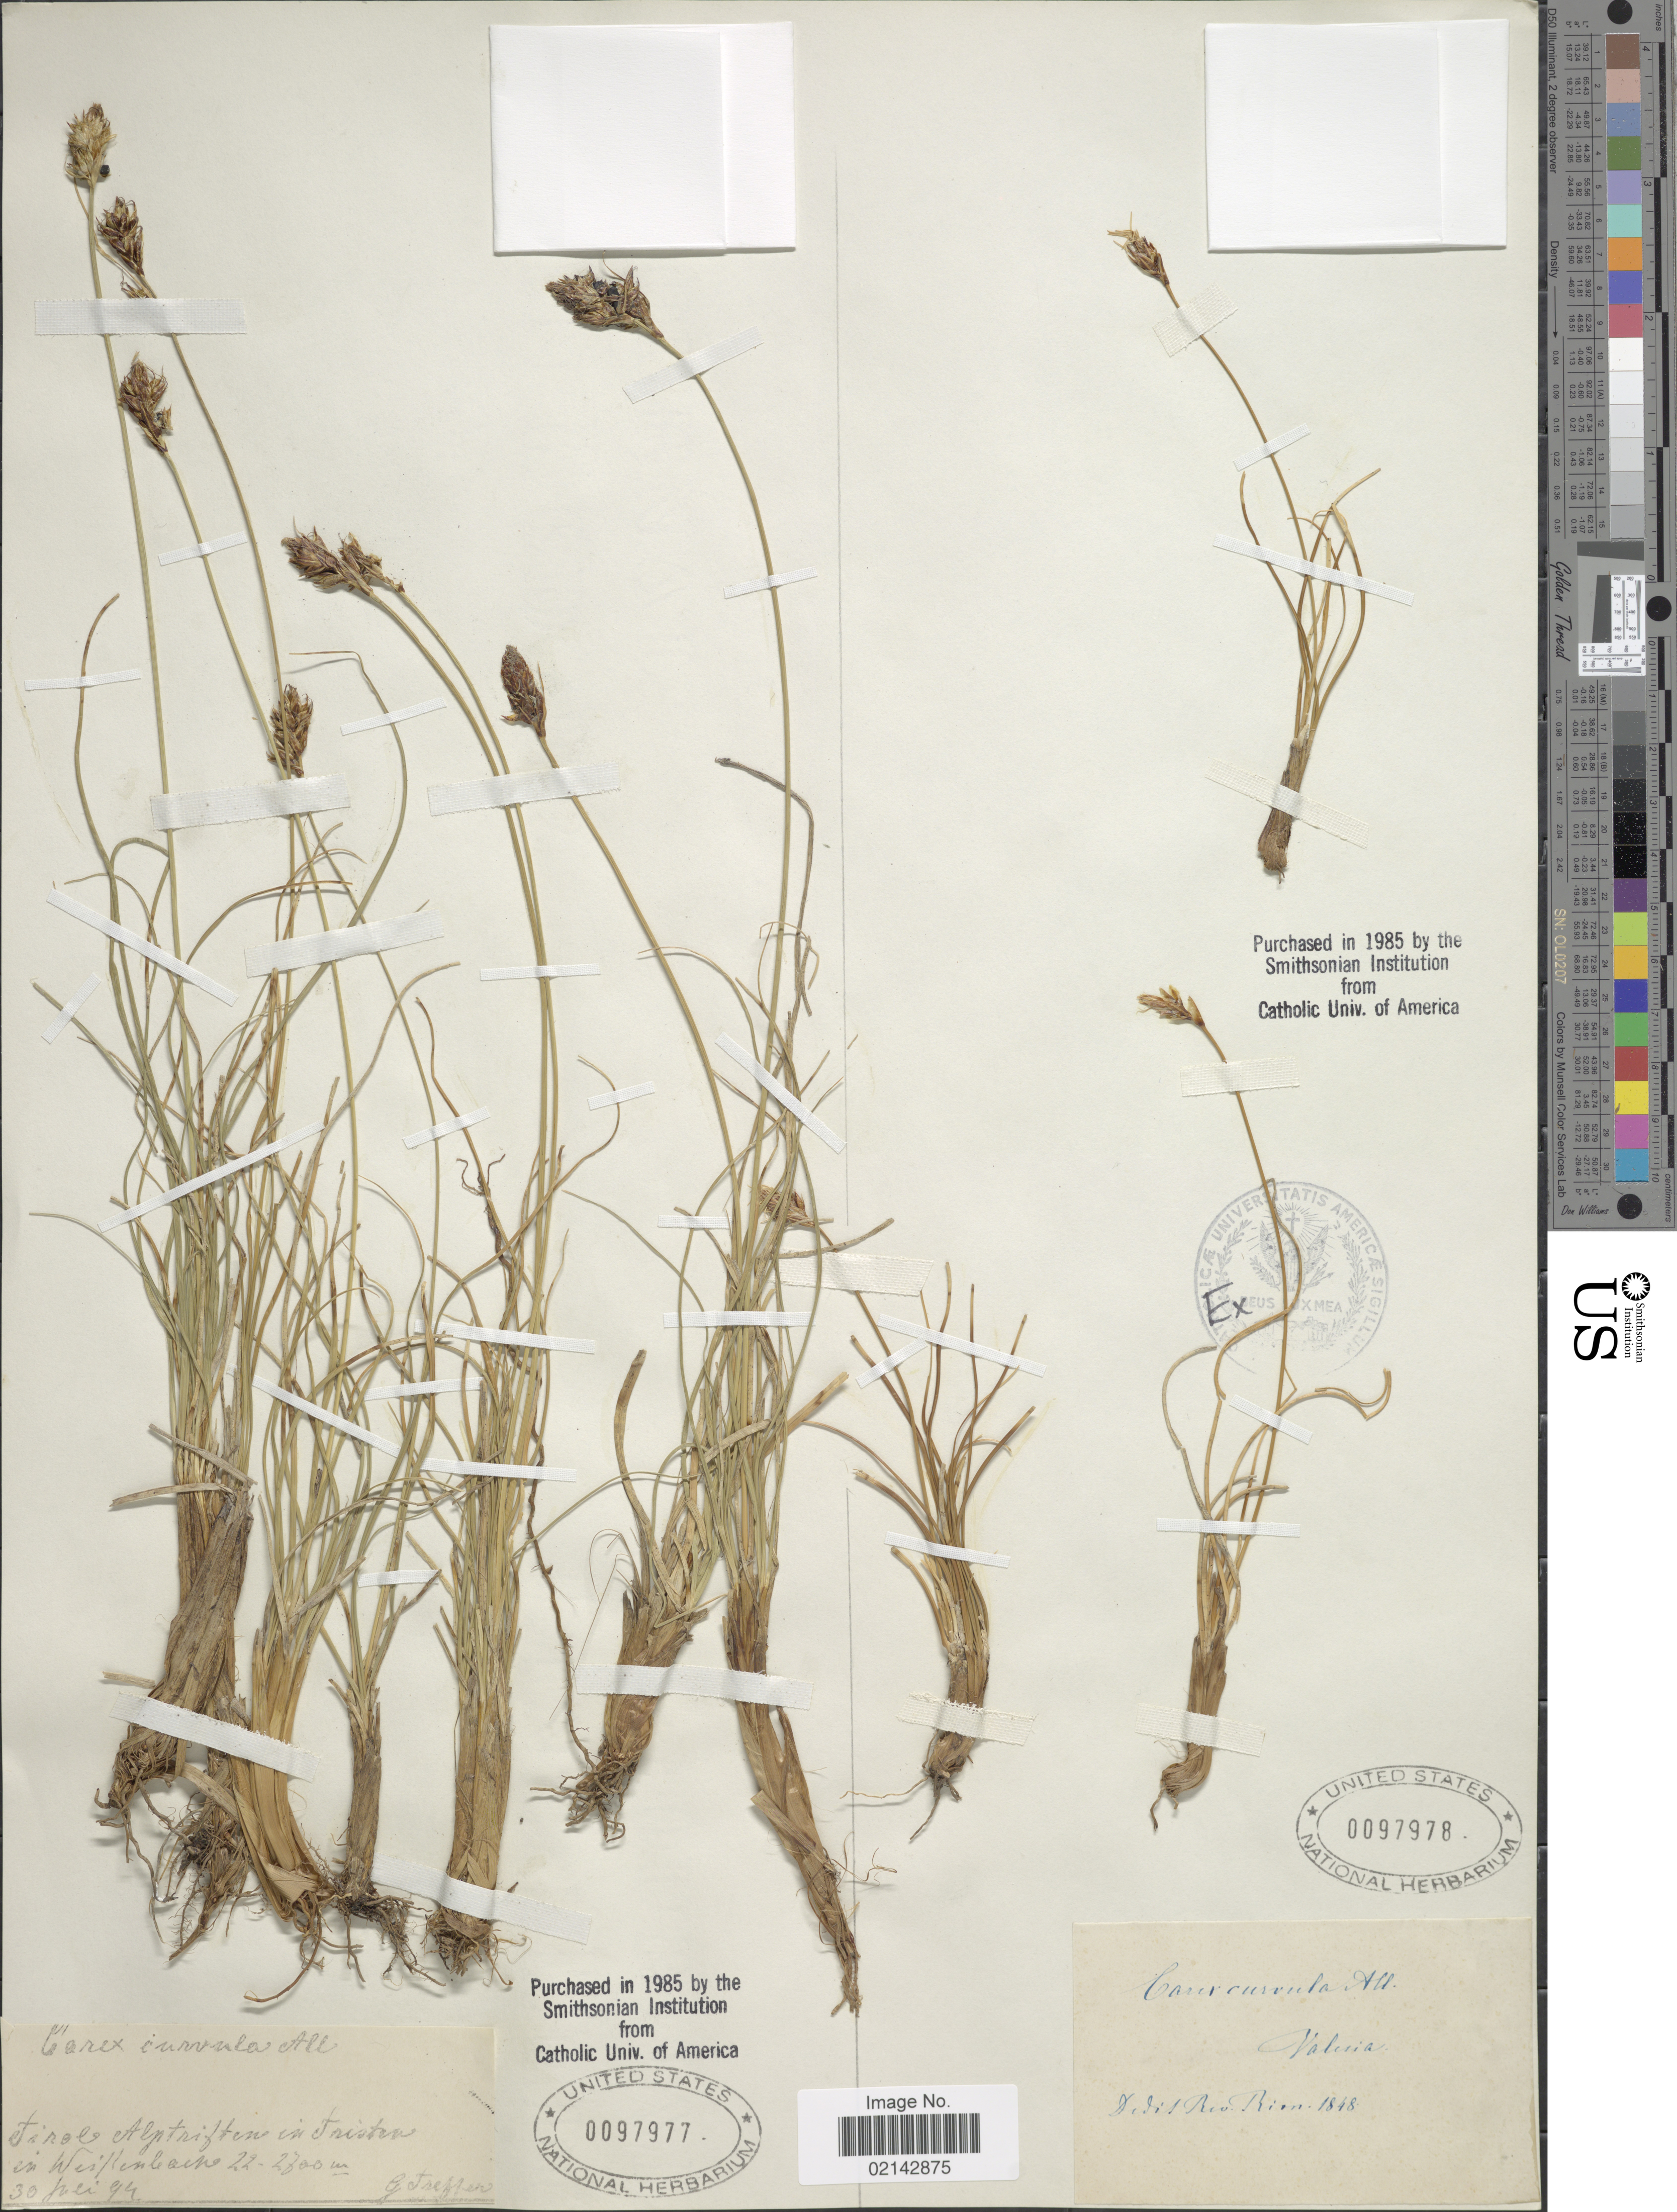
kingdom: Plantae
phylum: Tracheophyta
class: Liliopsida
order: Poales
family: Cyperaceae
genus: Carex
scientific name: Carex curvula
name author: All.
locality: Valinia [interpreted]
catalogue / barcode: US 97978-2